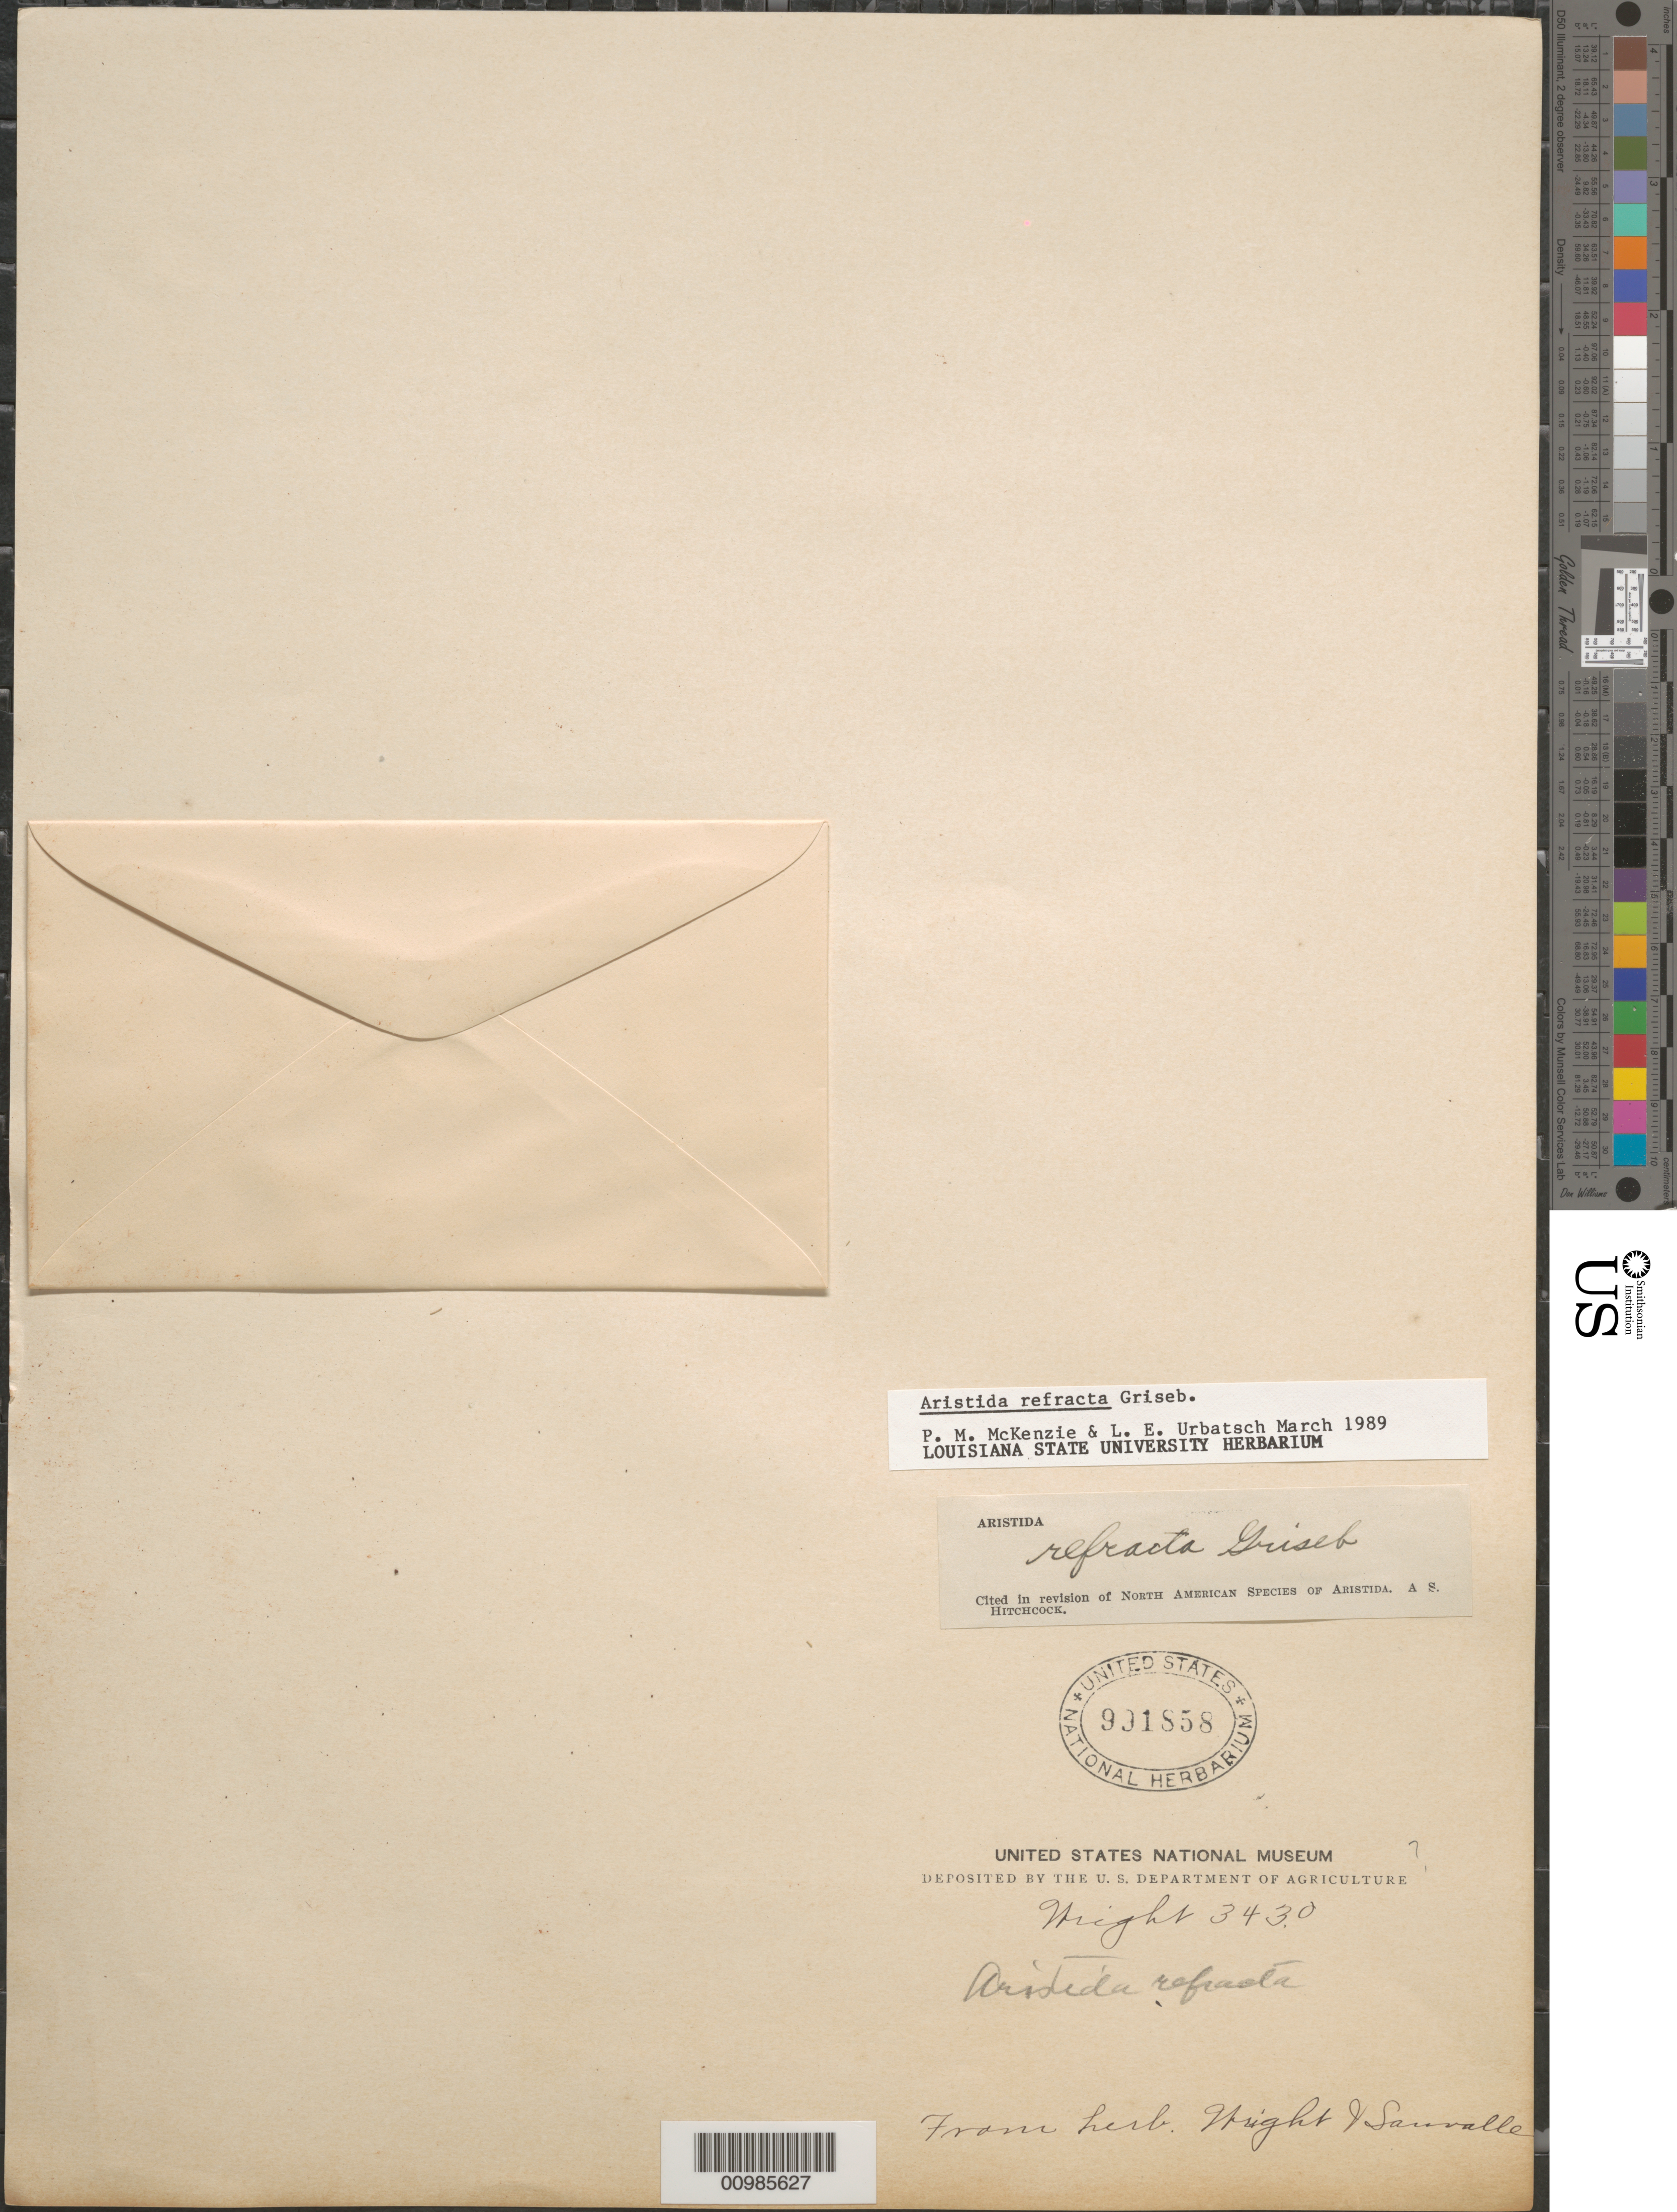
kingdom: Plantae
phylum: Tracheophyta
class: Liliopsida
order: Poales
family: Poaceae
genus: Aristida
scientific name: Aristida refracta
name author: Griseb.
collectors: C. Wright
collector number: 3430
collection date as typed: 1800 to 1899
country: Cuba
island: Cuba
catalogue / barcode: US 991858